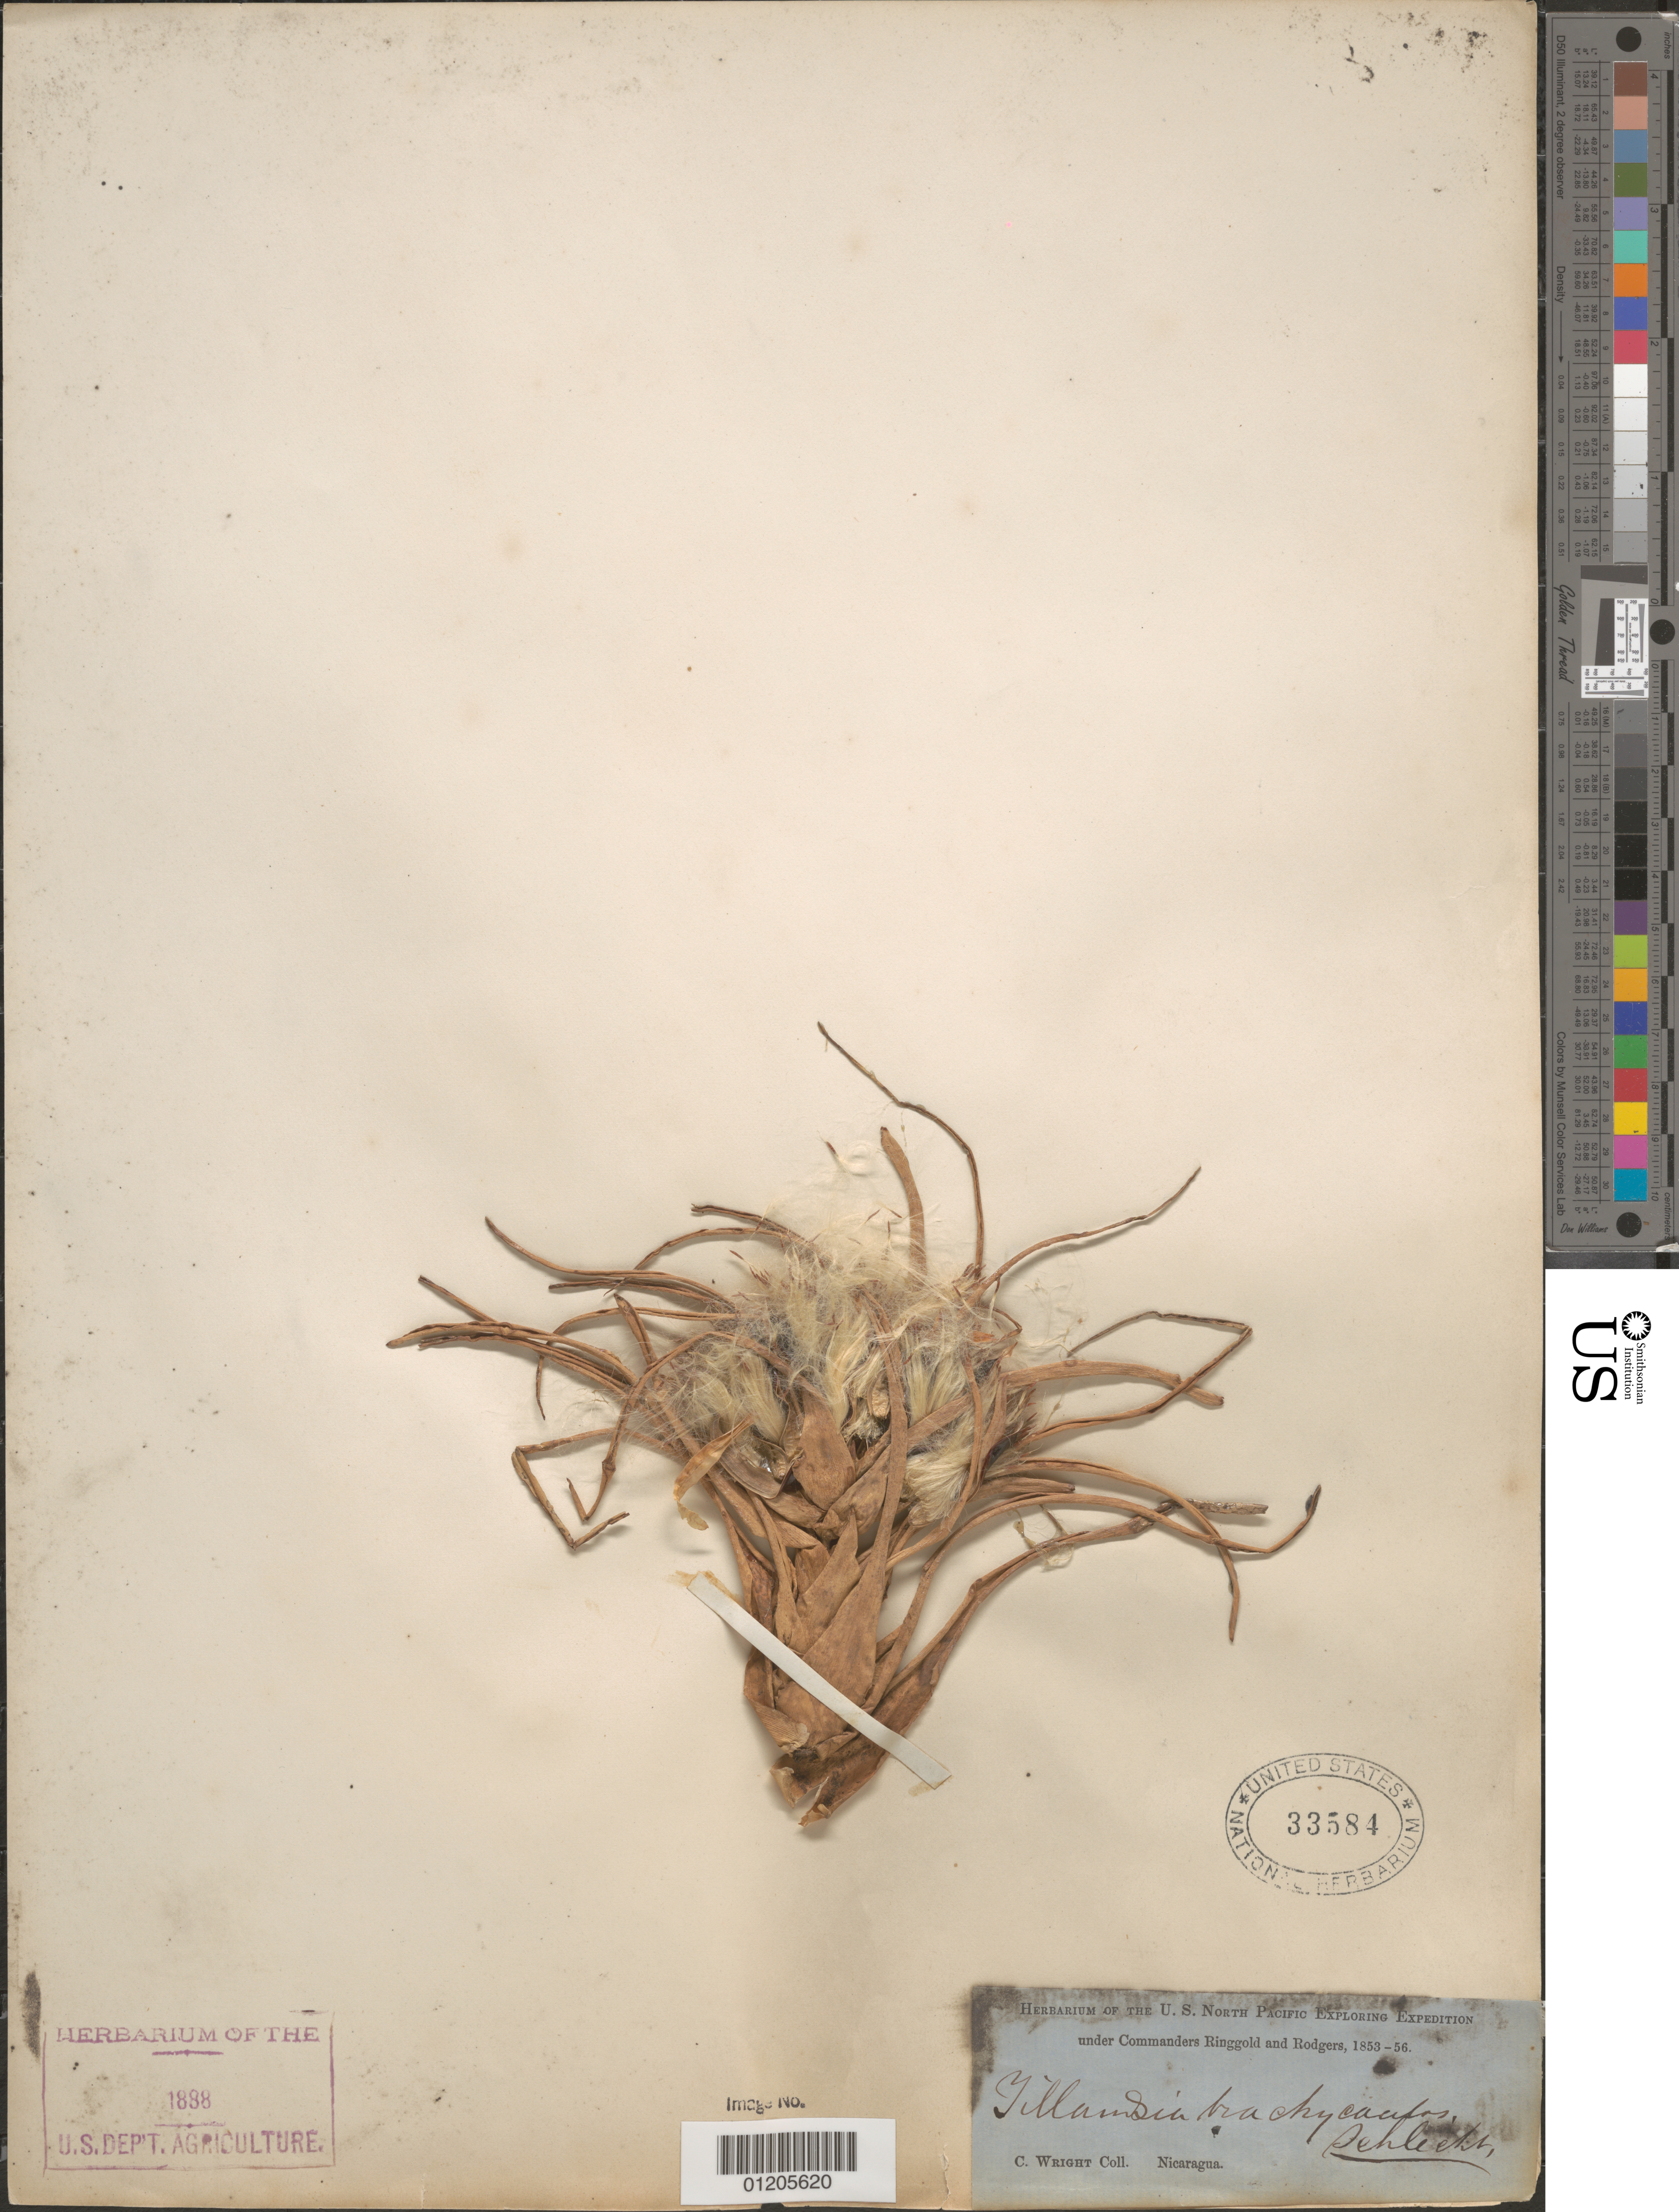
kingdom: Plantae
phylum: Tracheophyta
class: Liliopsida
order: Poales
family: Bromeliaceae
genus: Tillandsia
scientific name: Tillandsia brachycaulos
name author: Schltdl.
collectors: C. Wright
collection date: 1853/1856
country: Nicaragua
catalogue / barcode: US 33584